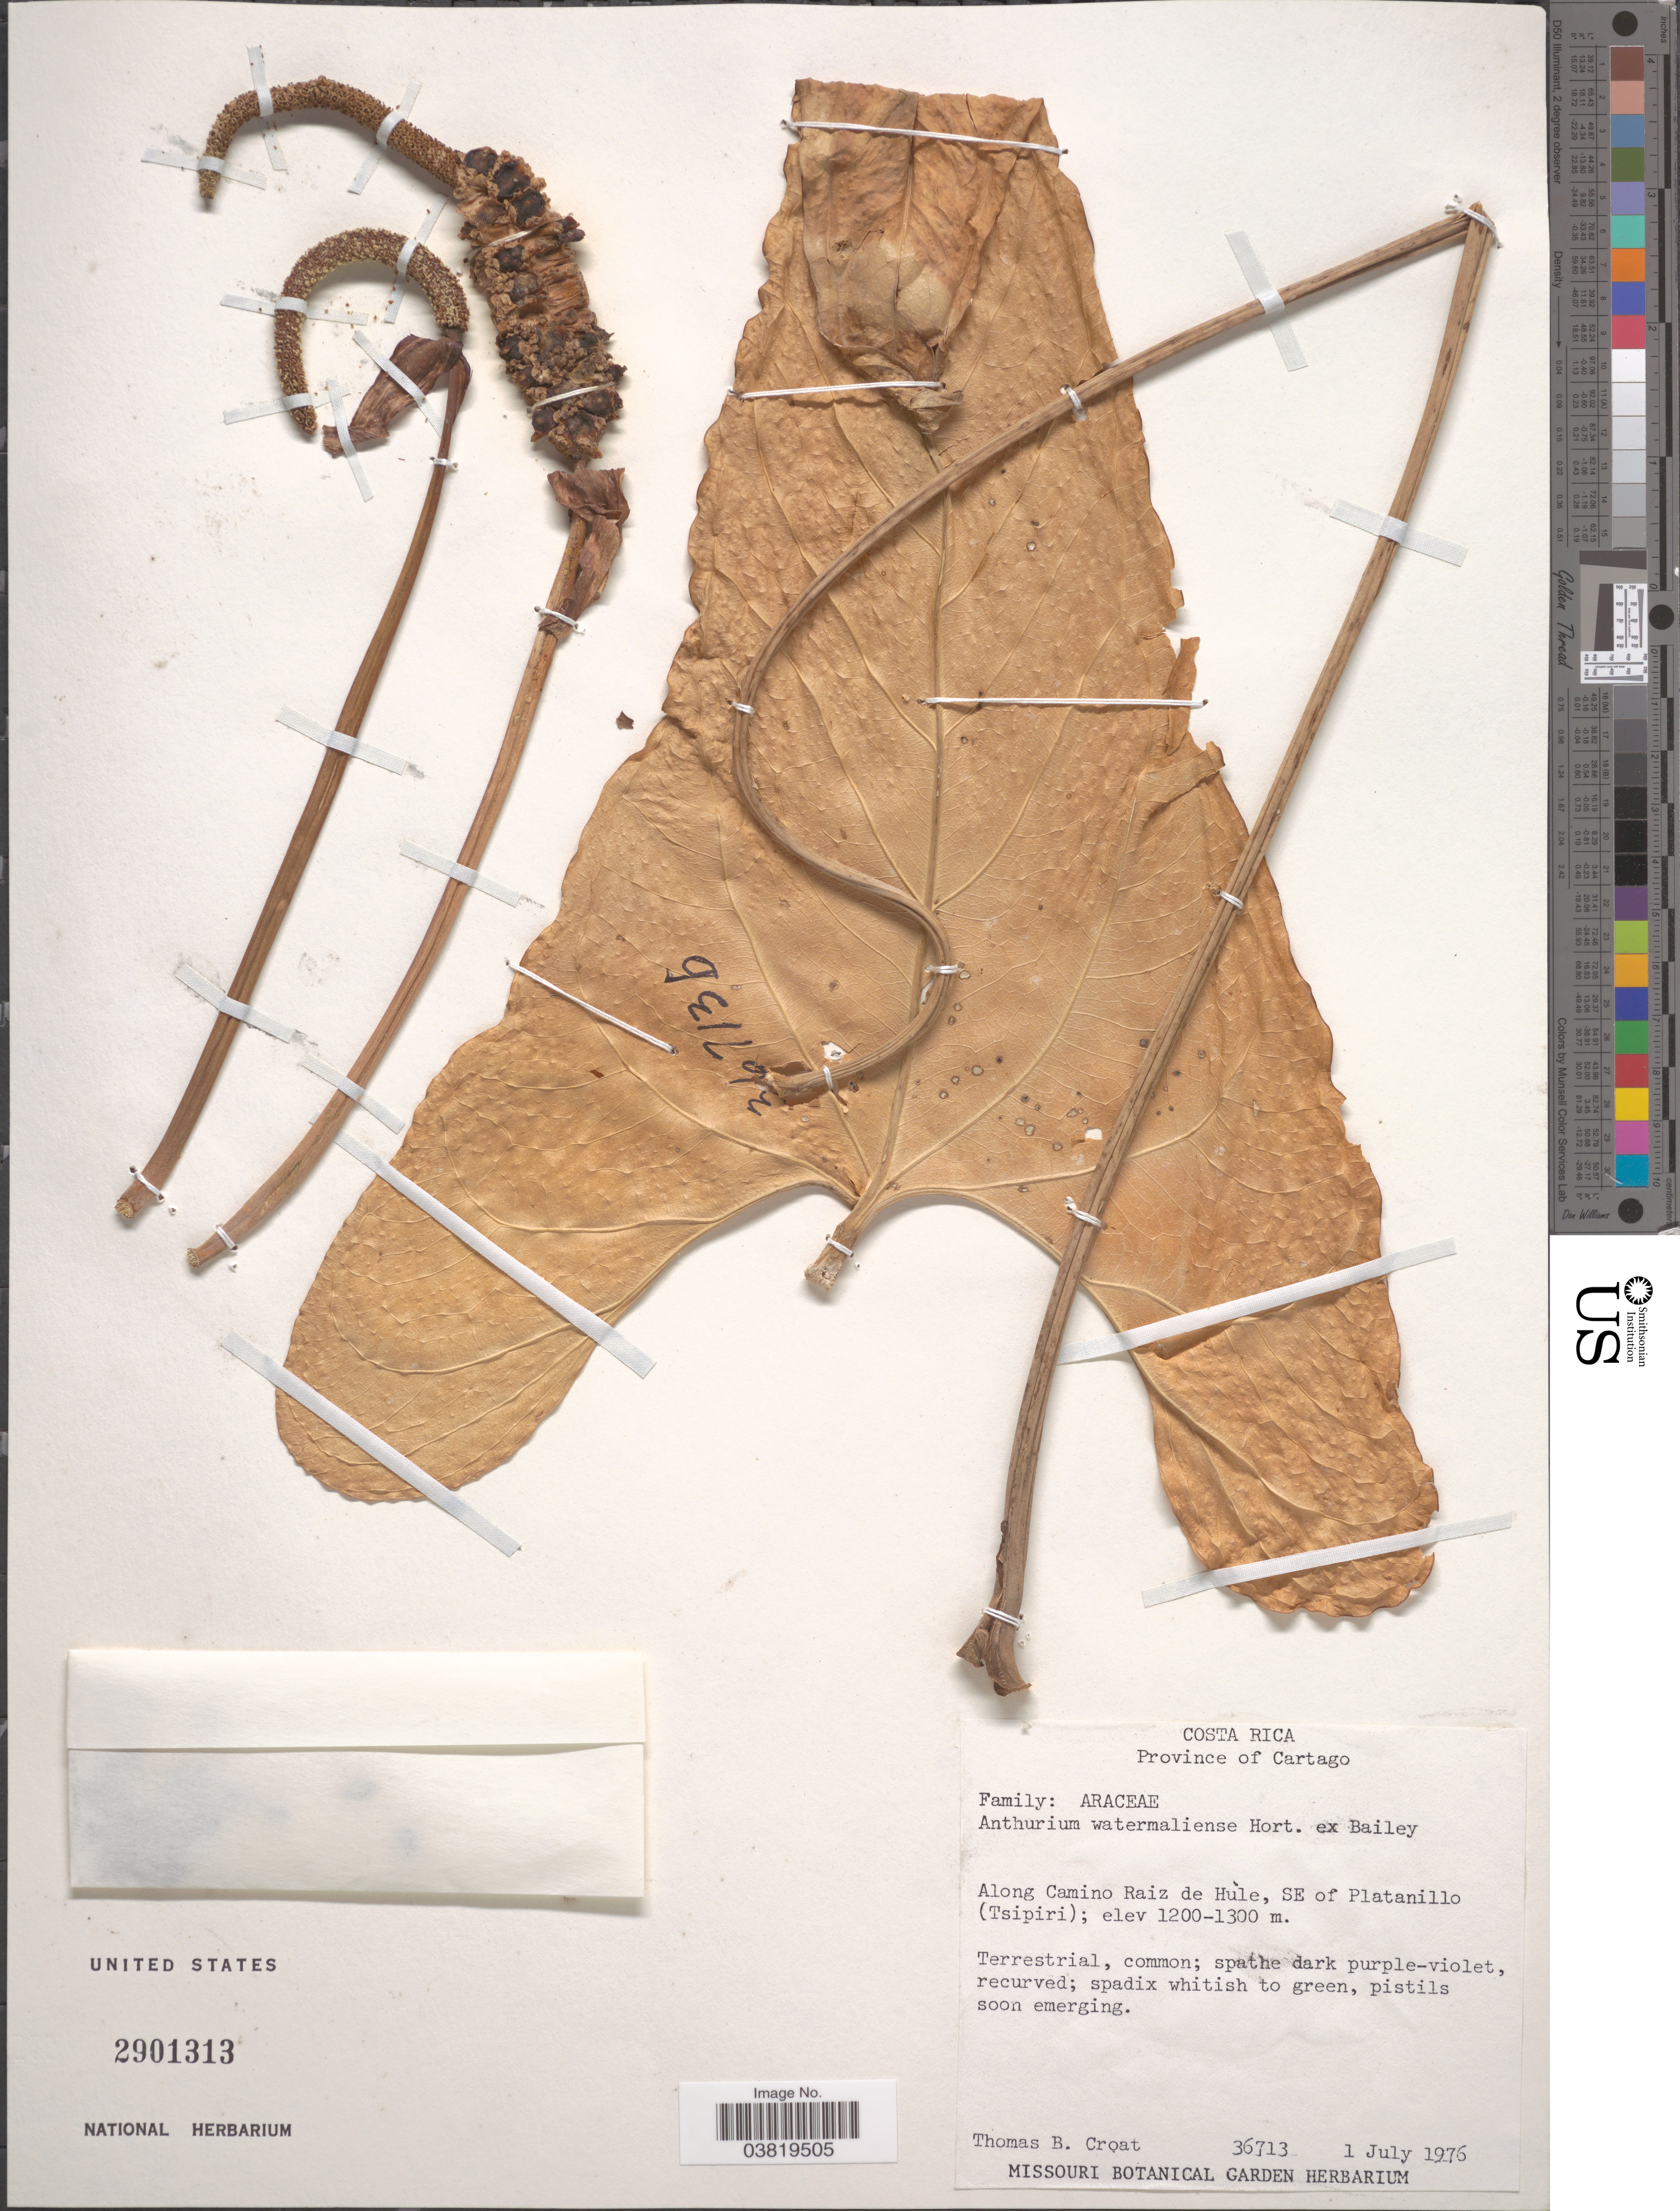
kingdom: Plantae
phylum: Tracheophyta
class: Liliopsida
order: Alismatales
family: Araceae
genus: Anthurium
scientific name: Anthurium watermaliense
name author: L.H. Bailey & Nash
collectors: T. B. Croat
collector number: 36713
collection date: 1976-07-01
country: Costa Rica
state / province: Cartago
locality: Along Camino Raiz de Hùle, SE of Platanillo (Tsipiri).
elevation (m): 1200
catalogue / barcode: US 2901313